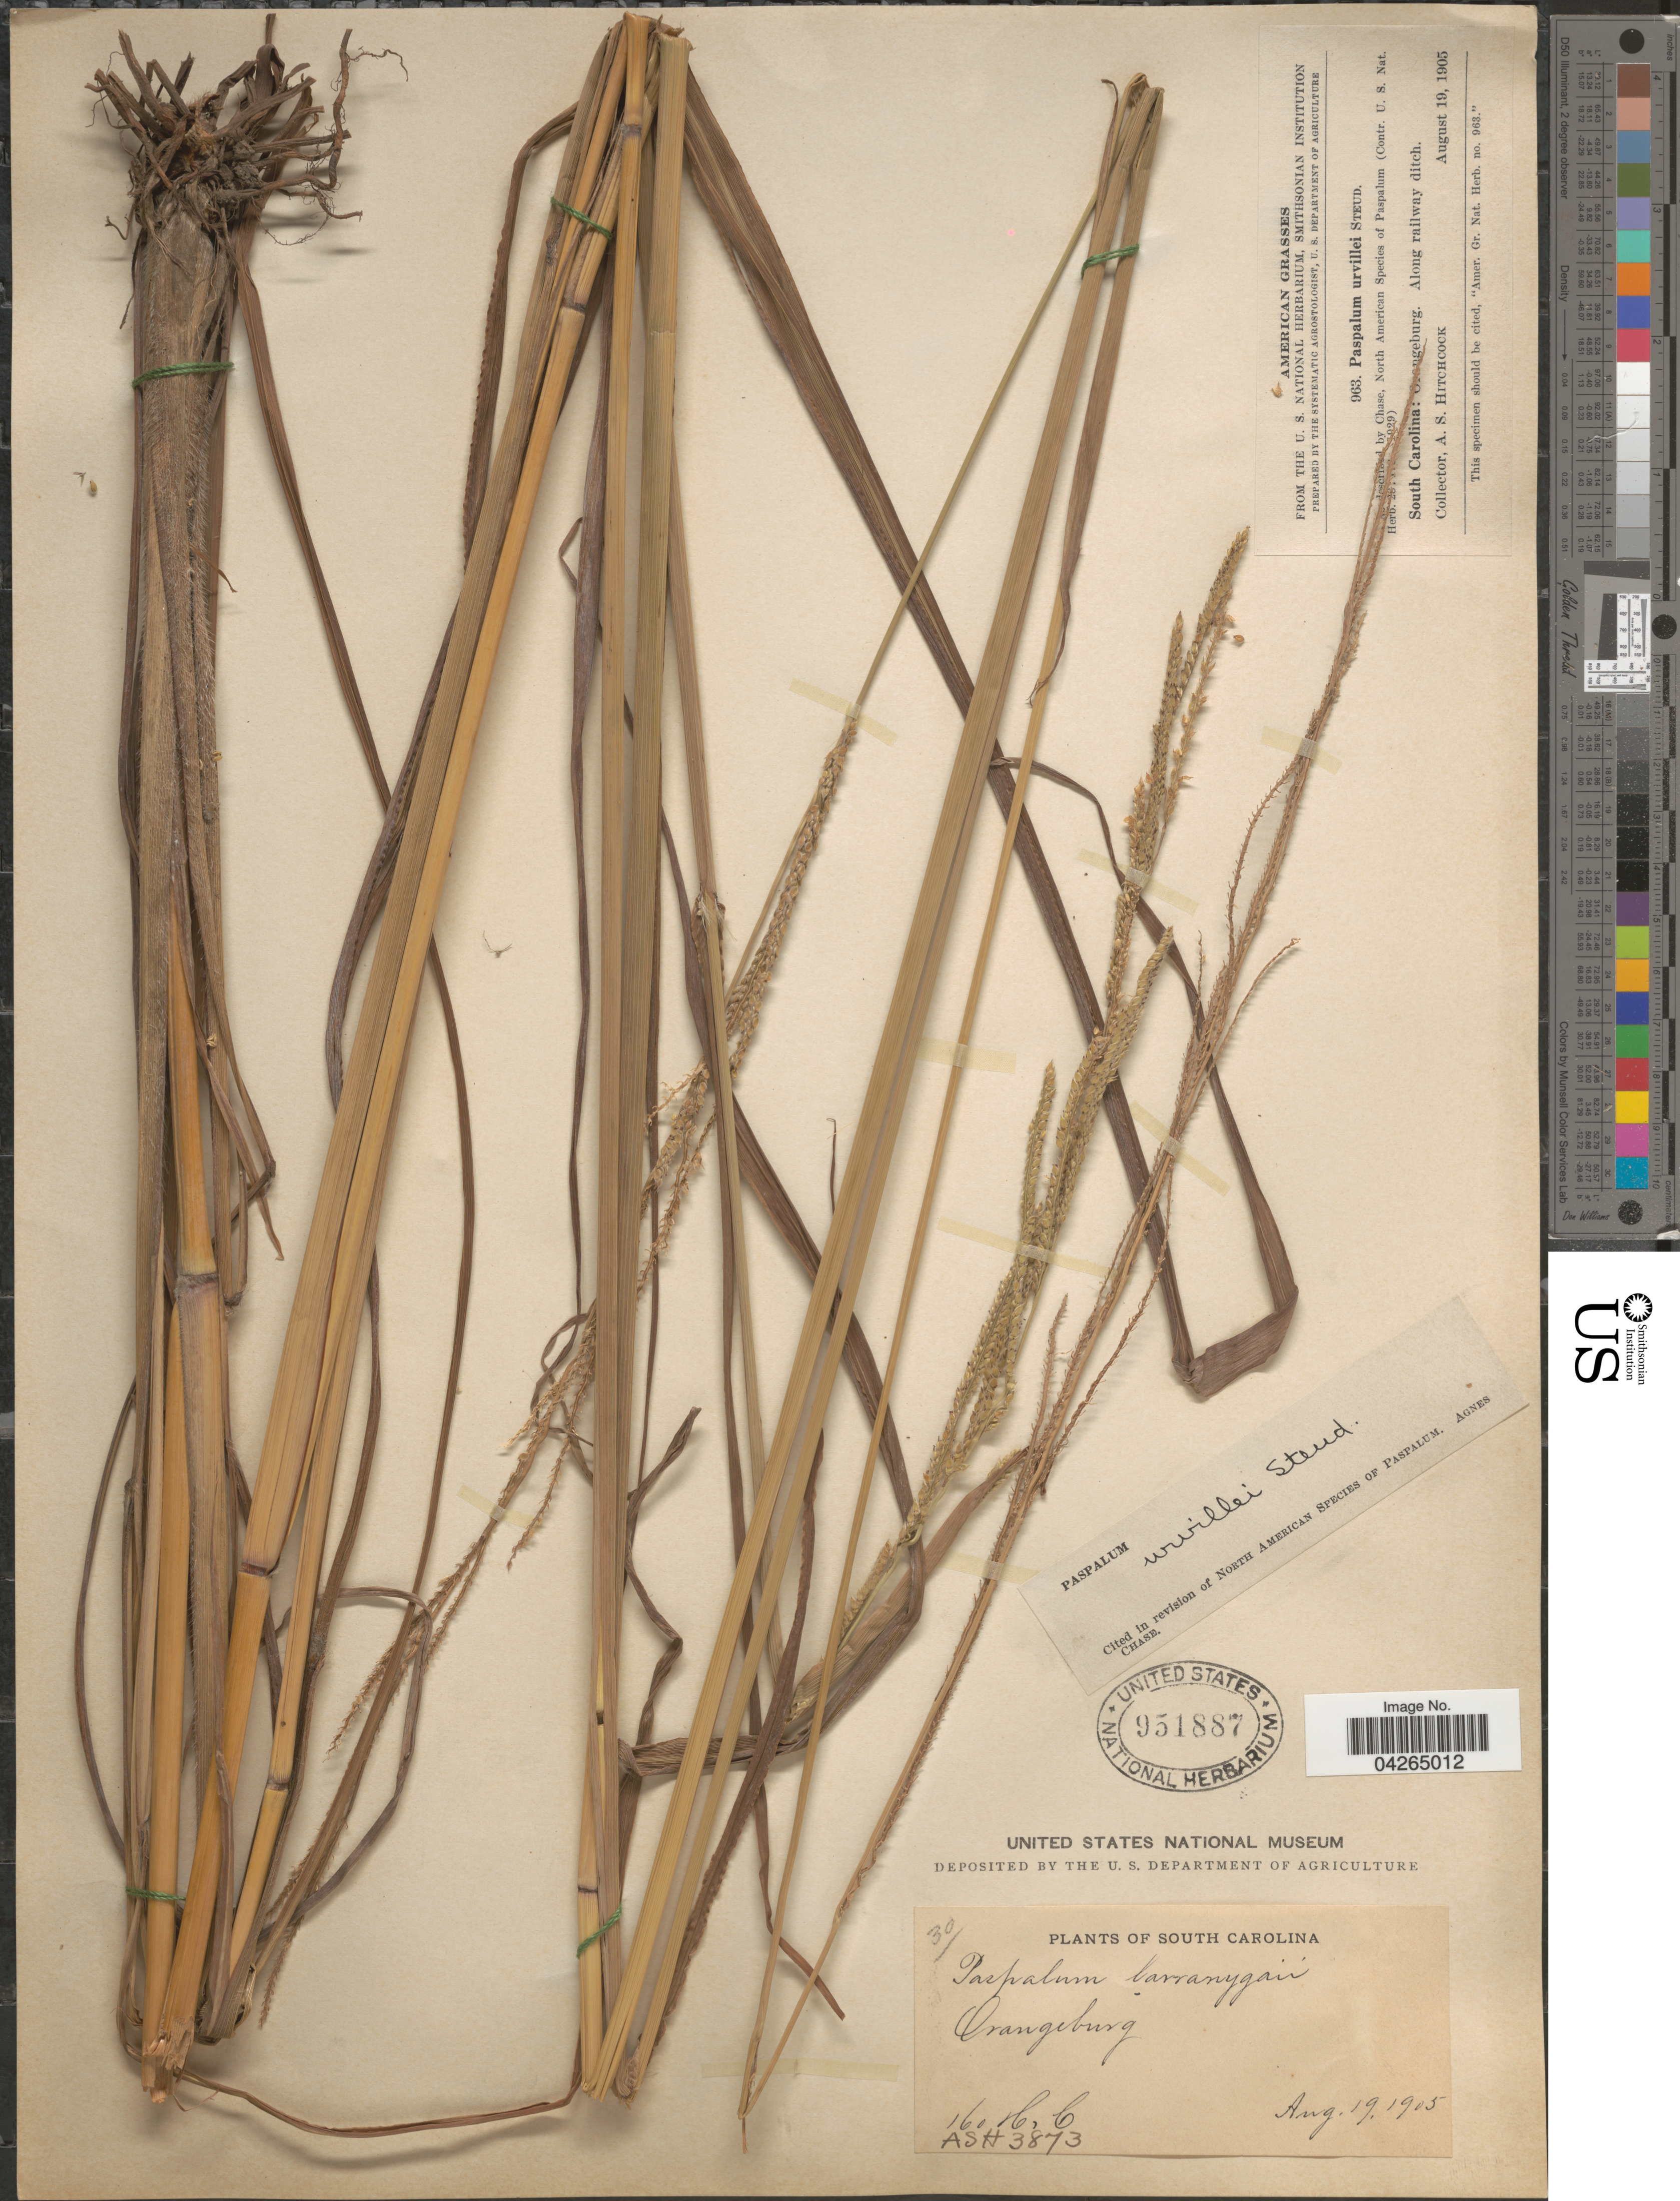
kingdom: Plantae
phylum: Tracheophyta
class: Liliopsida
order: Poales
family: Poaceae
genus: Paspalum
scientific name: Paspalum urvillei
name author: Steud.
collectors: A. S. Hitchcock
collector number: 963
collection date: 1905-08-19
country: United States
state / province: South Carolina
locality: Orangeburg.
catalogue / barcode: US 951887